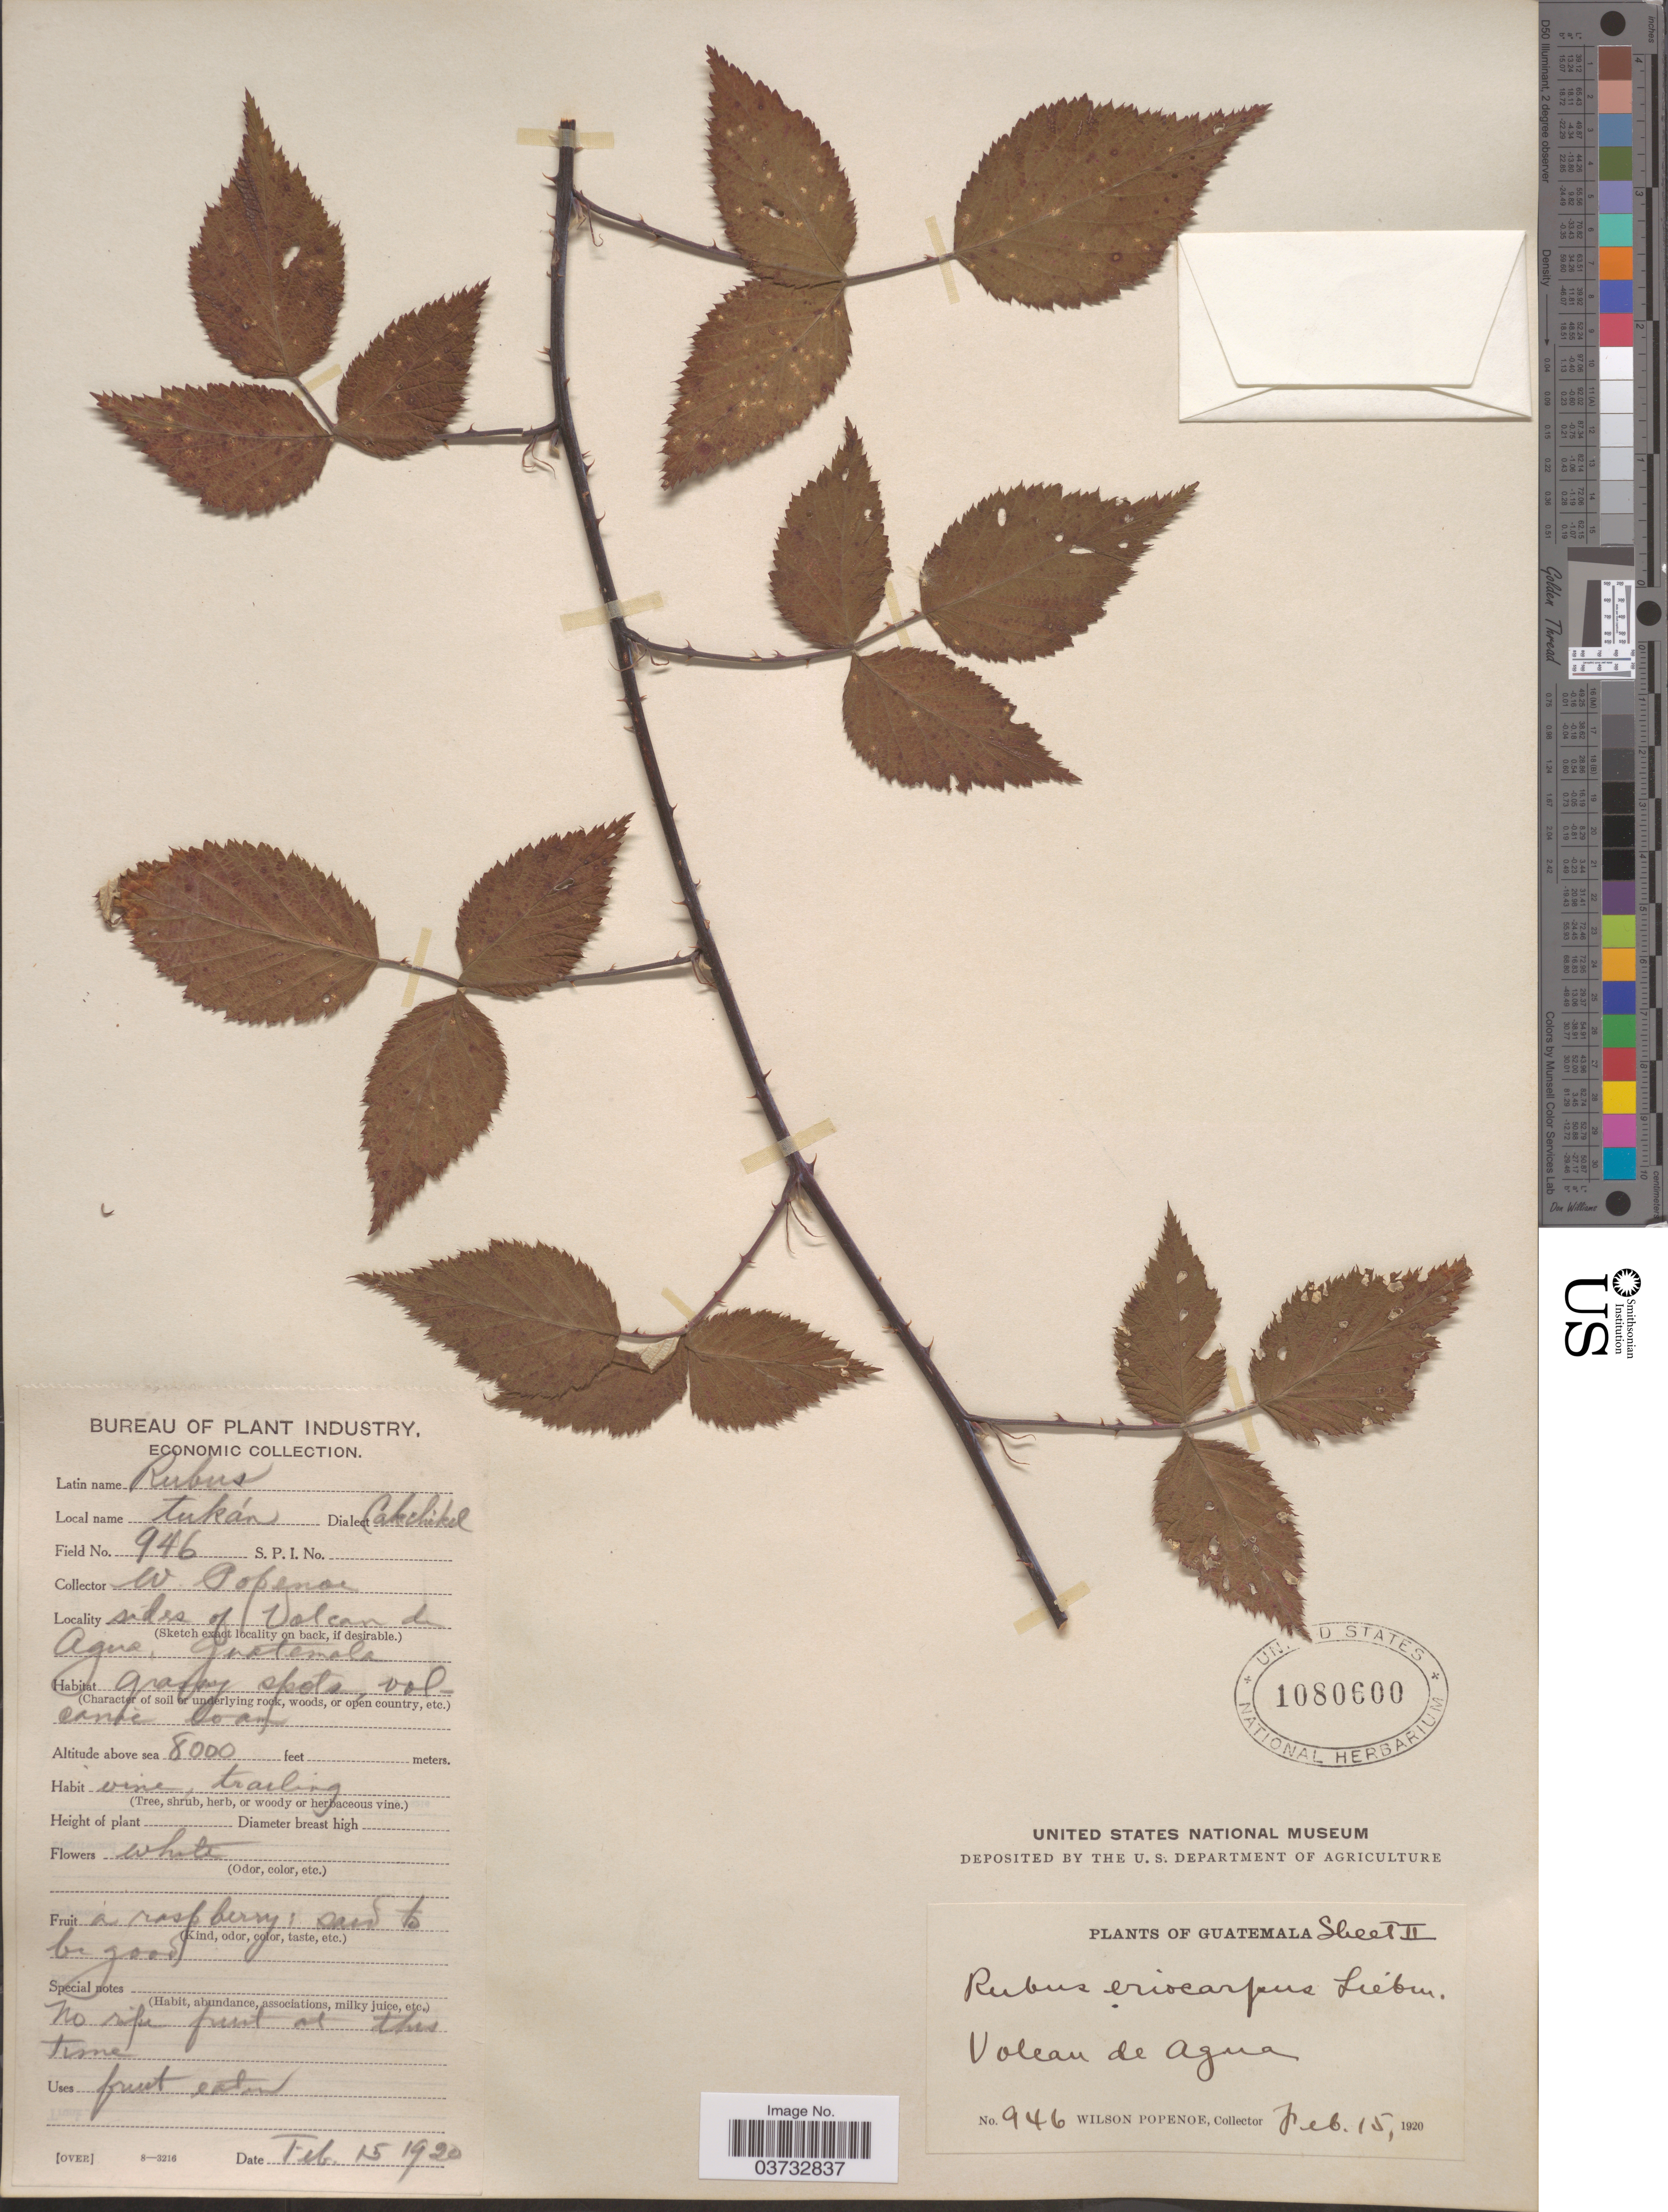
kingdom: Plantae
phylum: Tracheophyta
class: Magnoliopsida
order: Rosales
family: Rosaceae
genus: Rubus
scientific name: Rubus eriocarpus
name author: Liebm.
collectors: F. Popenoe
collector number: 946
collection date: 1920-02-15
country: Guatemala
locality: Sides of Volcan de Agua.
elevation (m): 2438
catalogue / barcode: US 1080600